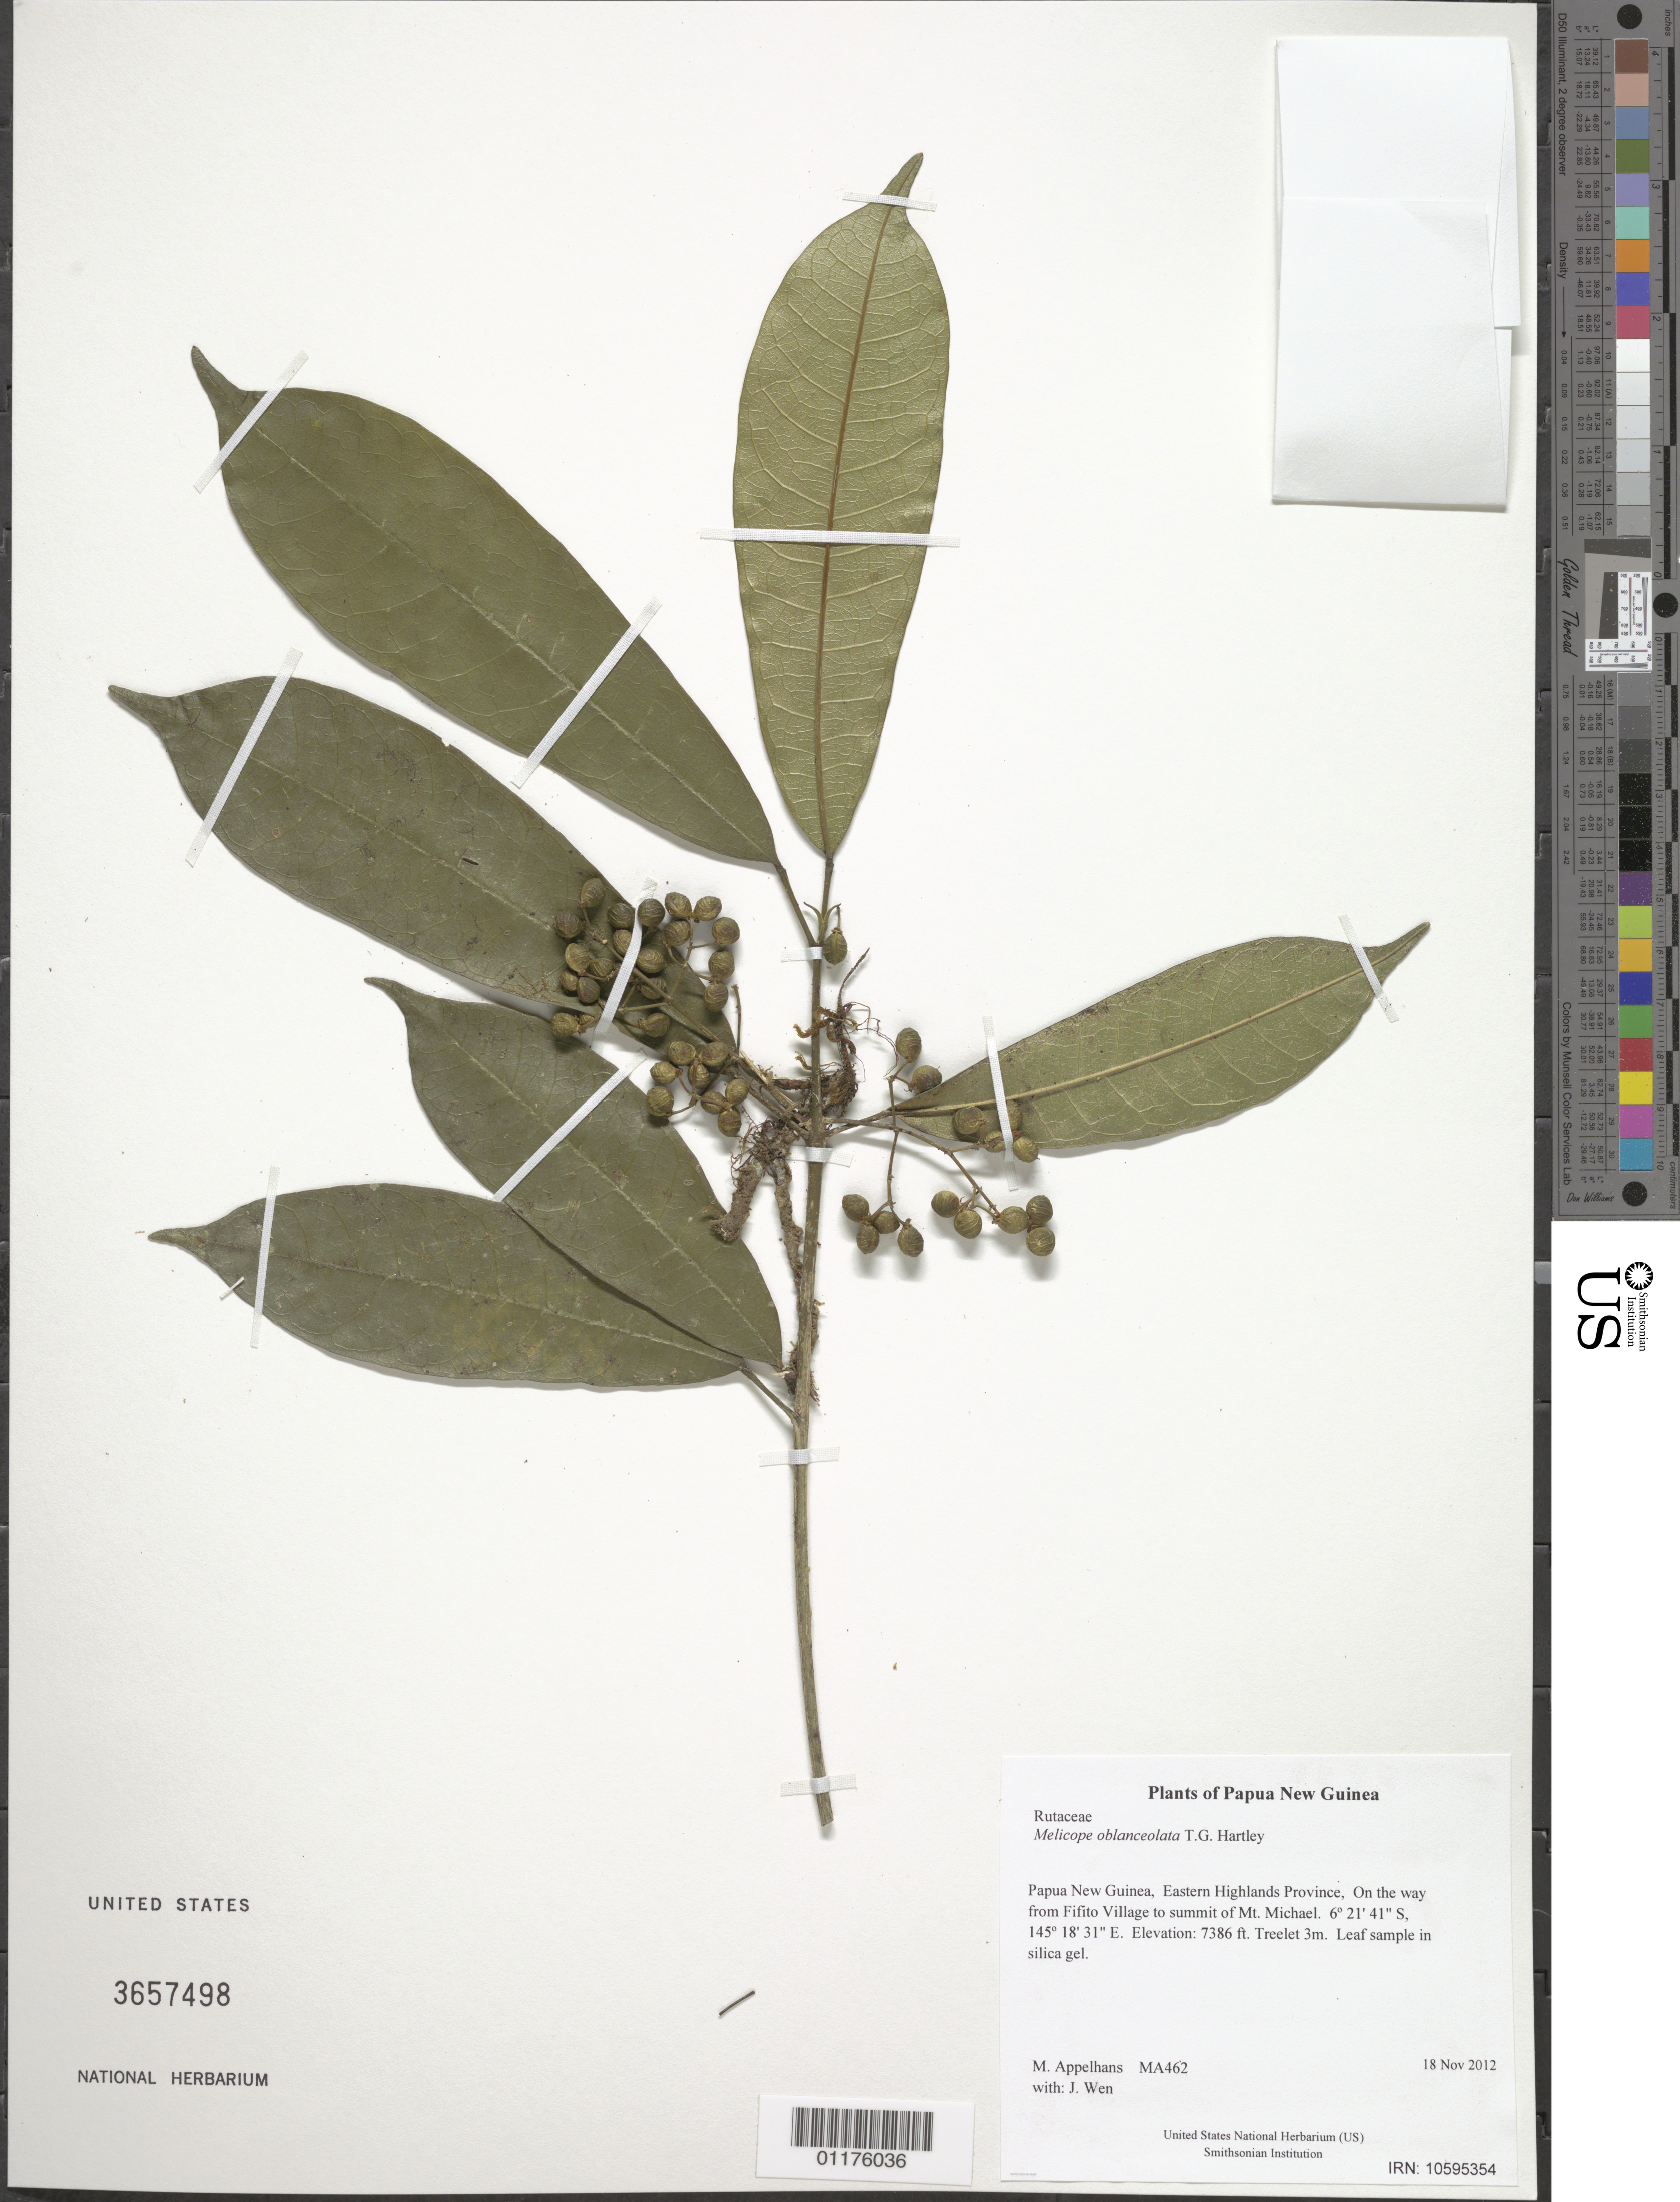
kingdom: Plantae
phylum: Tracheophyta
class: Magnoliopsida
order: Sapindales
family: Rutaceae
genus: Melicope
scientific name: Melicope oblanceolata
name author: T.G. Hartley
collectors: J. Wen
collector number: MA462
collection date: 2012-11-18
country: Papua New Guinea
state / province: Eastern Highlands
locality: On the way from Fifito Village to summit of Mt. Michael.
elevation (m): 2251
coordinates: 06 21.687 S, 145 18.510 E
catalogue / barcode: US 3657498